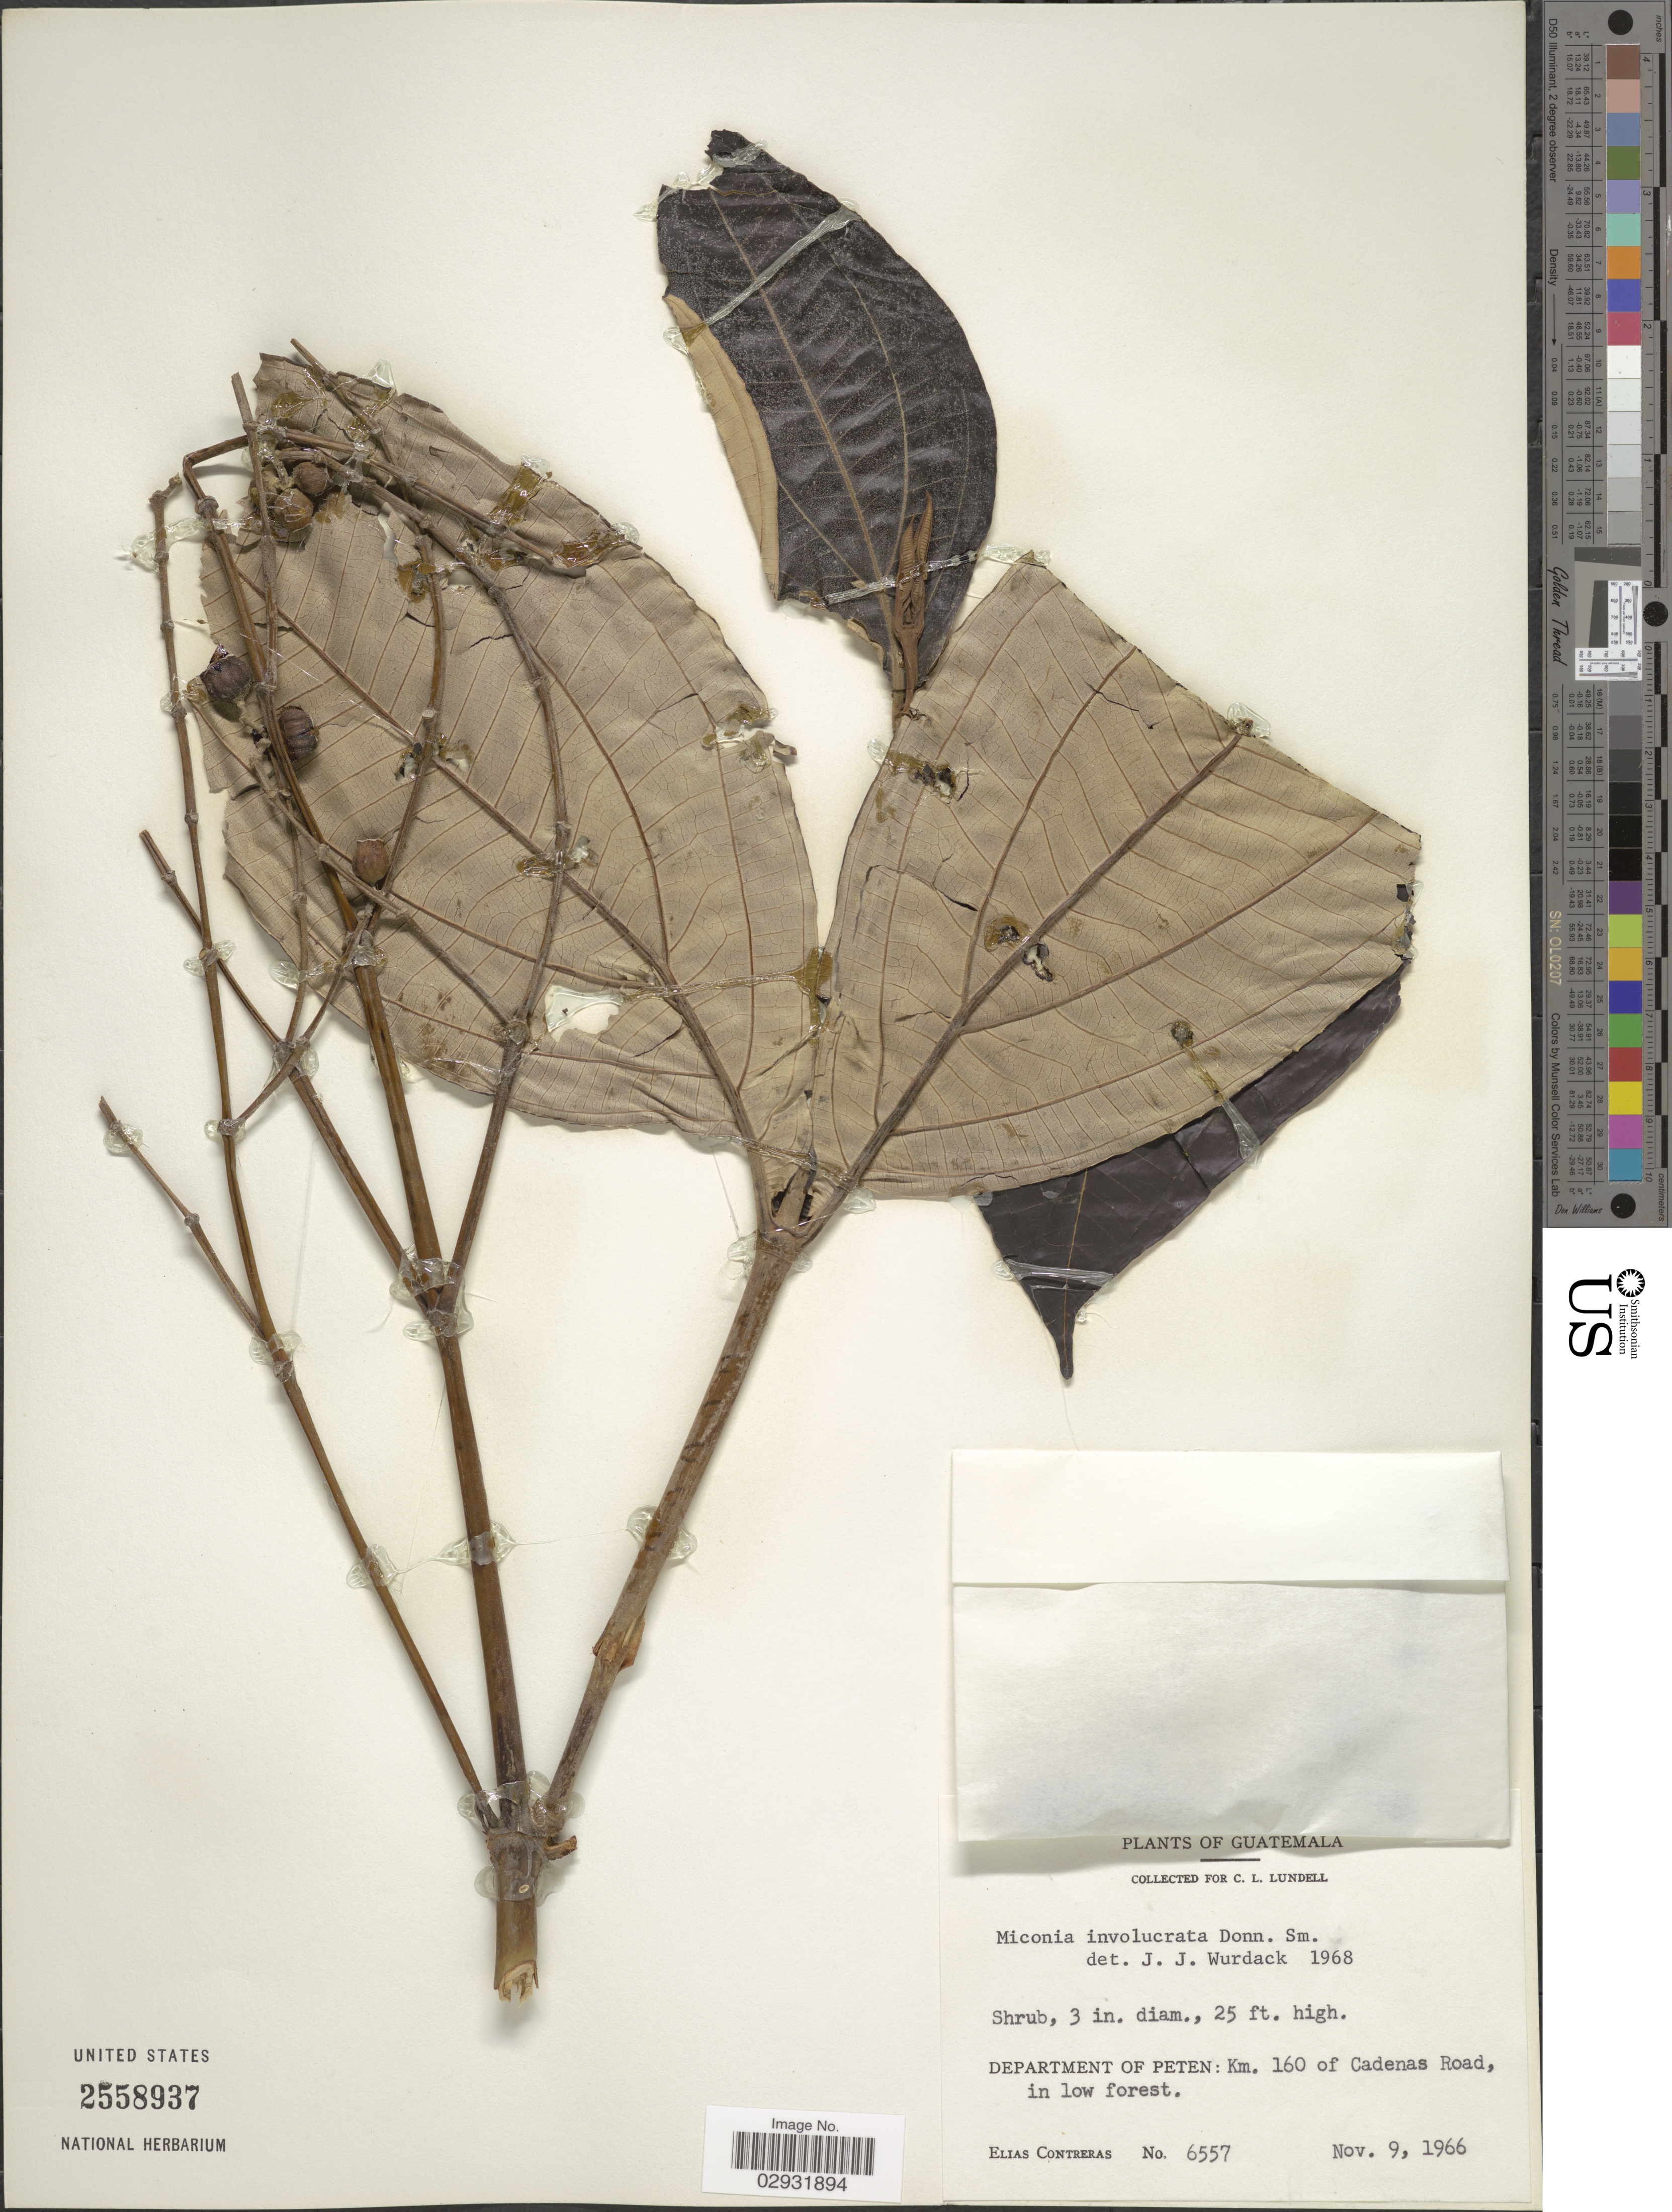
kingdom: Plantae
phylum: Tracheophyta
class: Magnoliopsida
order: Myrtales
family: Melastomataceae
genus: Miconia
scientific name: Miconia ampla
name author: Triana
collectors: E. Contreras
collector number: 6557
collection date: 1966-11-09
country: Guatemala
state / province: El Petén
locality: Department of Peten: Km. 160 of Cadenas Road.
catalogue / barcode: US 2558937